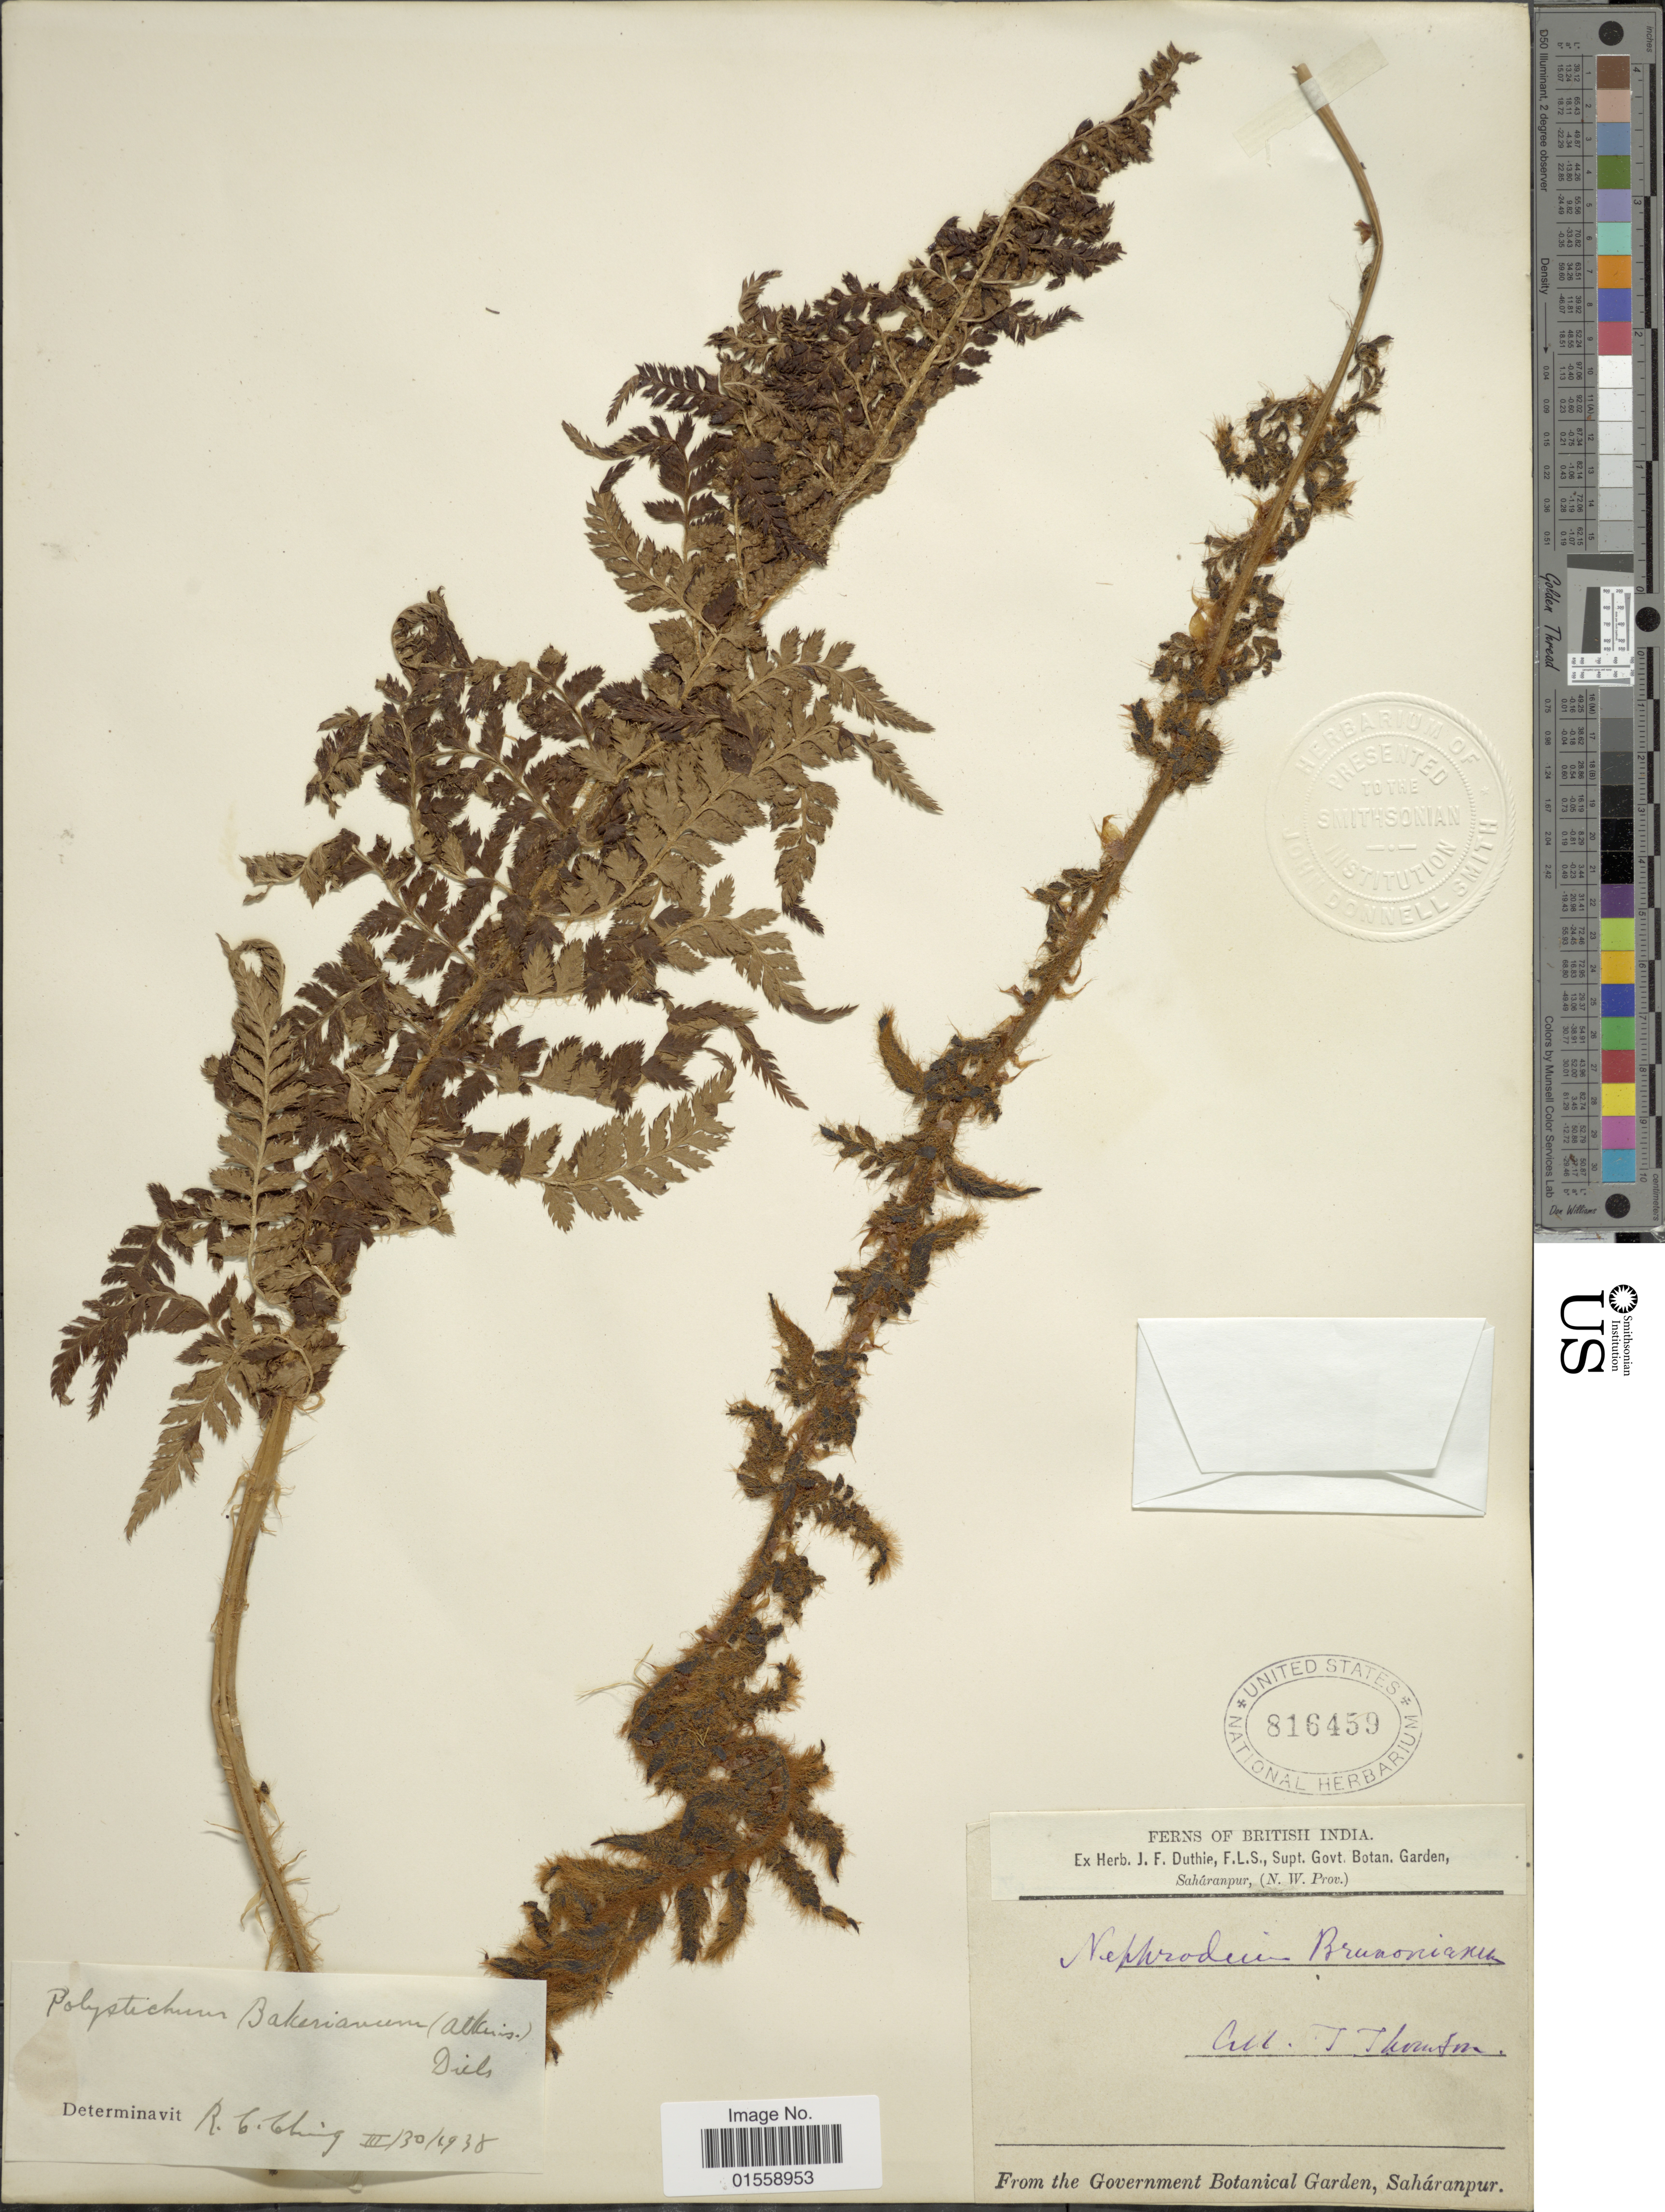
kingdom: Plantae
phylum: Tracheophyta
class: Polypodiopsida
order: Polypodiales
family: Dryopteridaceae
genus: Polystichum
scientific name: Polystichum bakerianum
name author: (Atk. ex C.B. Clarke) Diels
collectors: T. Thomson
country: India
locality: British India, Saháranpur, (N.W. Prov.).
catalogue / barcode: US 816459